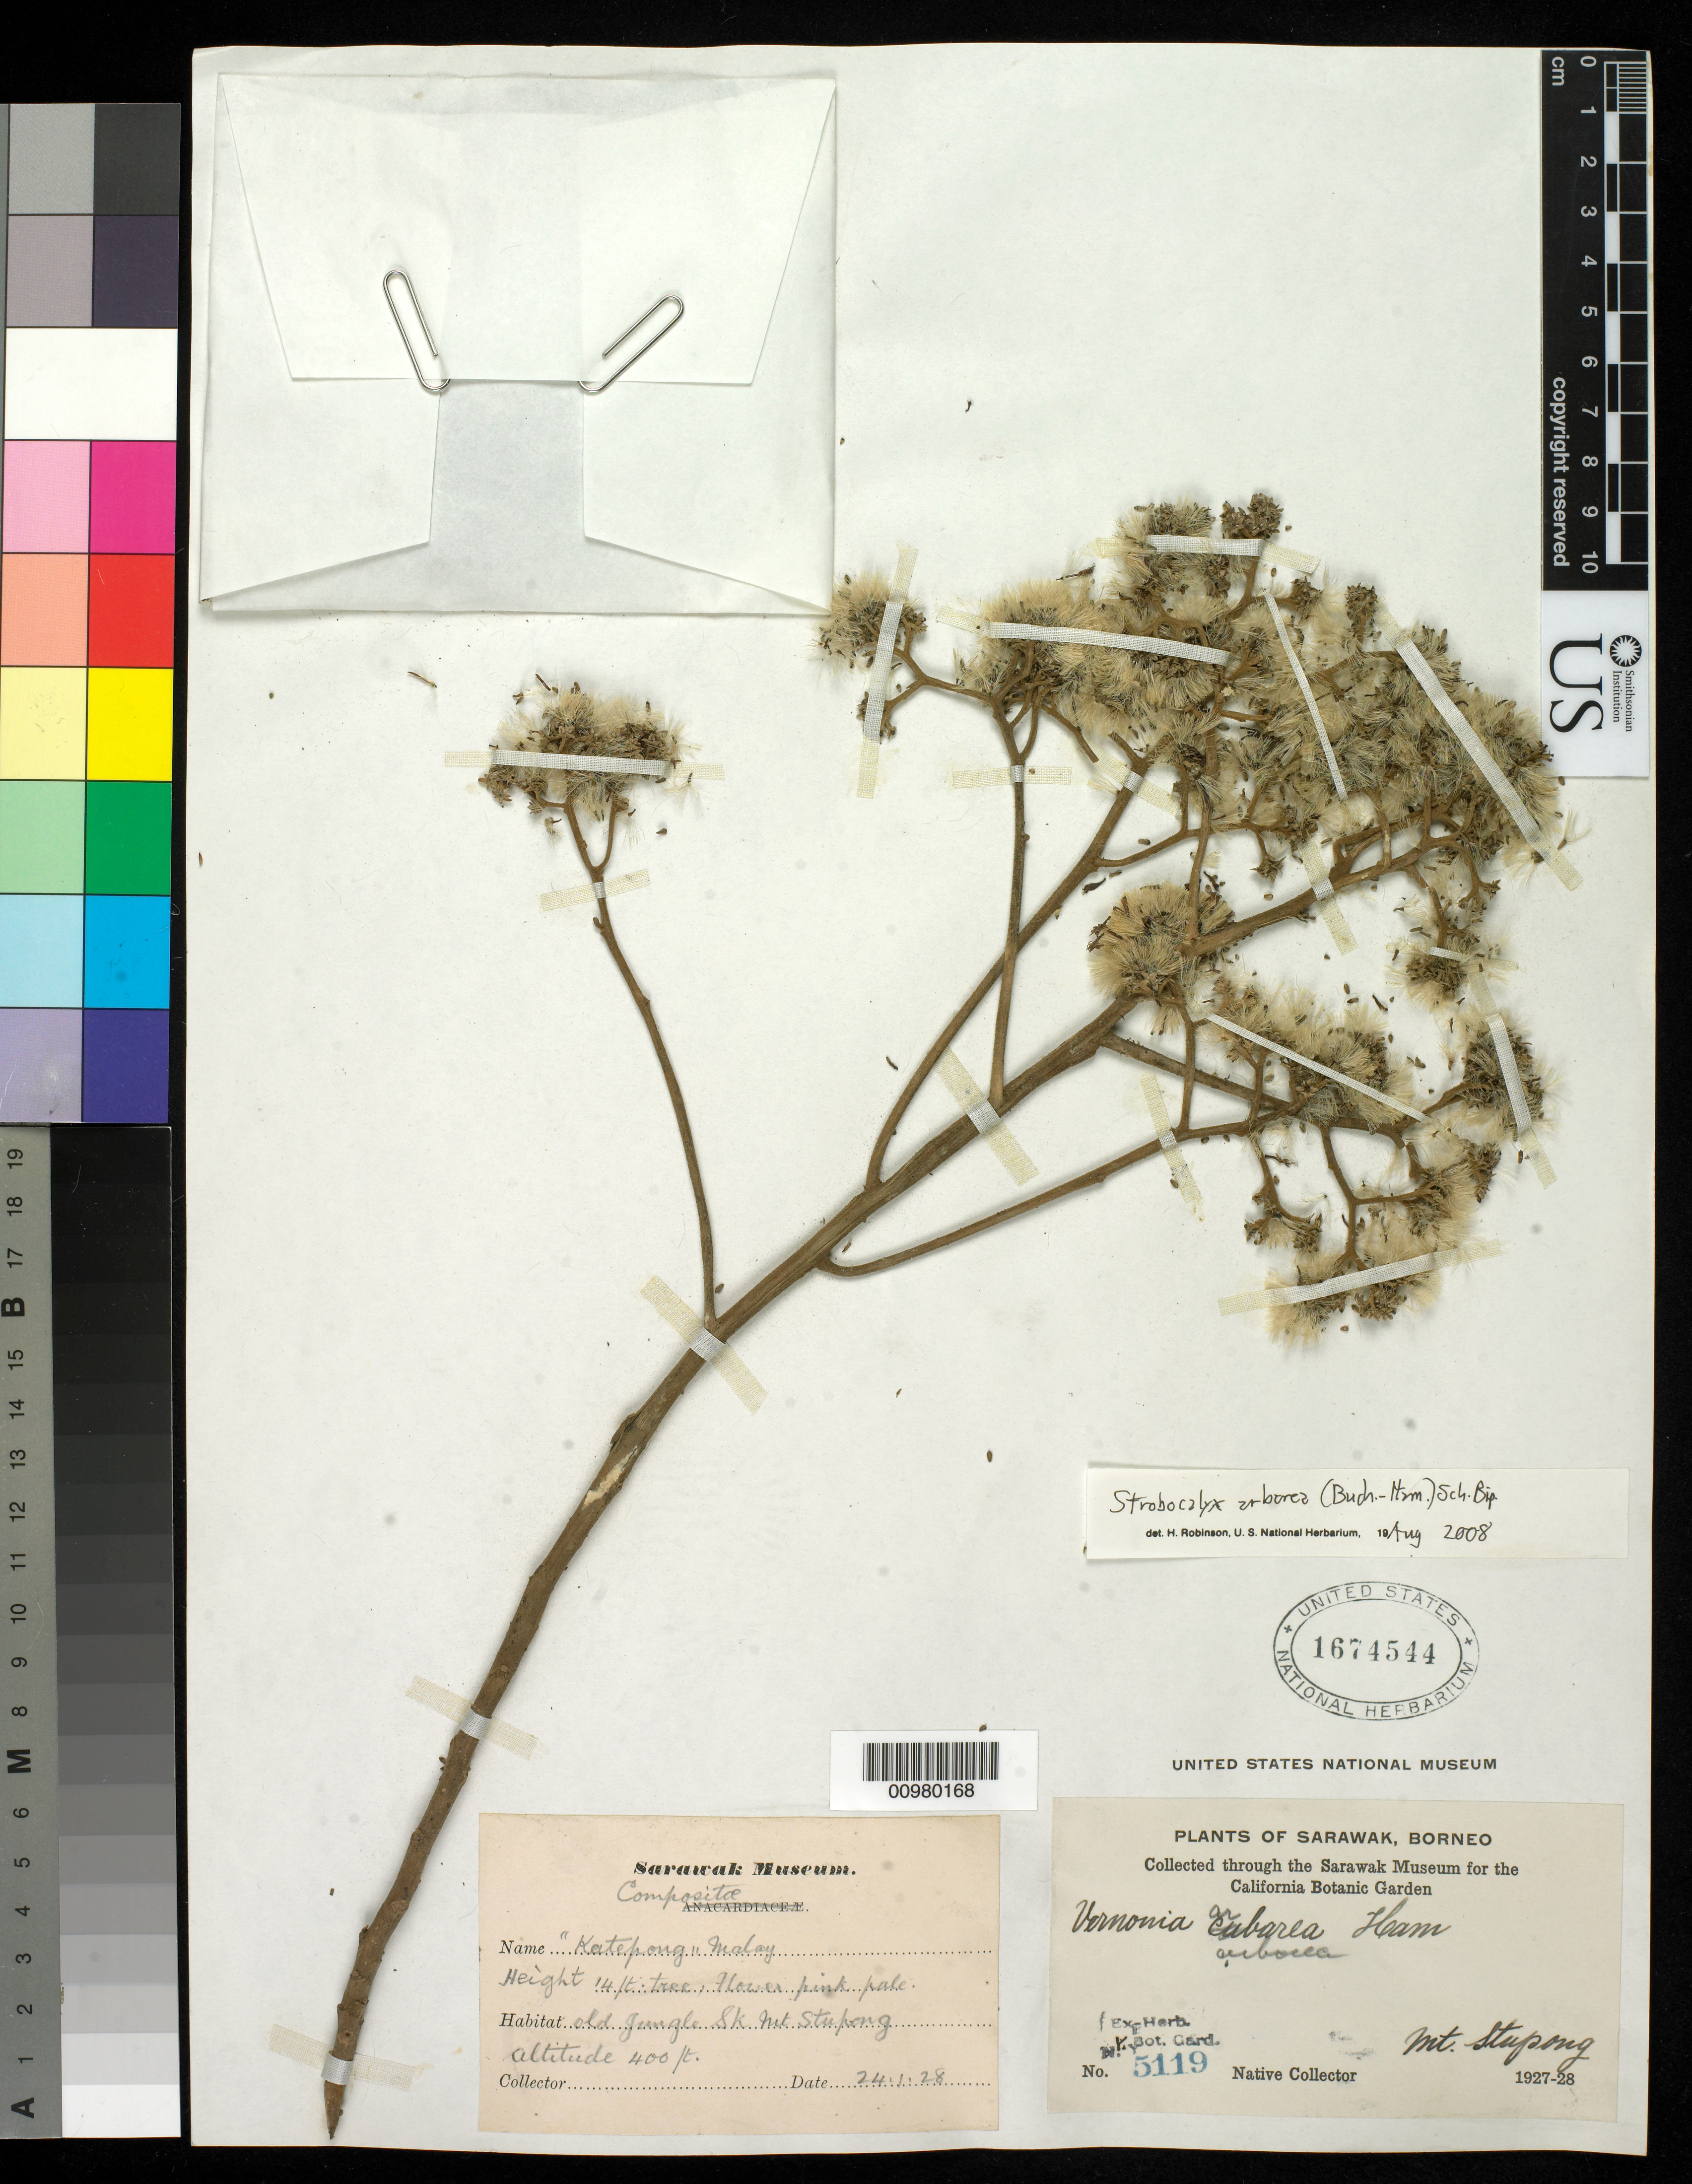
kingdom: Plantae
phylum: Tracheophyta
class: Magnoliopsida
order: Asterales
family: Asteraceae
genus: Strobocalyx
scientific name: Strobocalyx arborea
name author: (Buch.-Ham.) Sch. Bip.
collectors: Native collector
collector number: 5119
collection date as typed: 24 Jan 928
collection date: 1928-01-24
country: Malaysia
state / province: Sarawak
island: Borneo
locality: Mt. Stupong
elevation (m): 122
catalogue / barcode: US 1674544